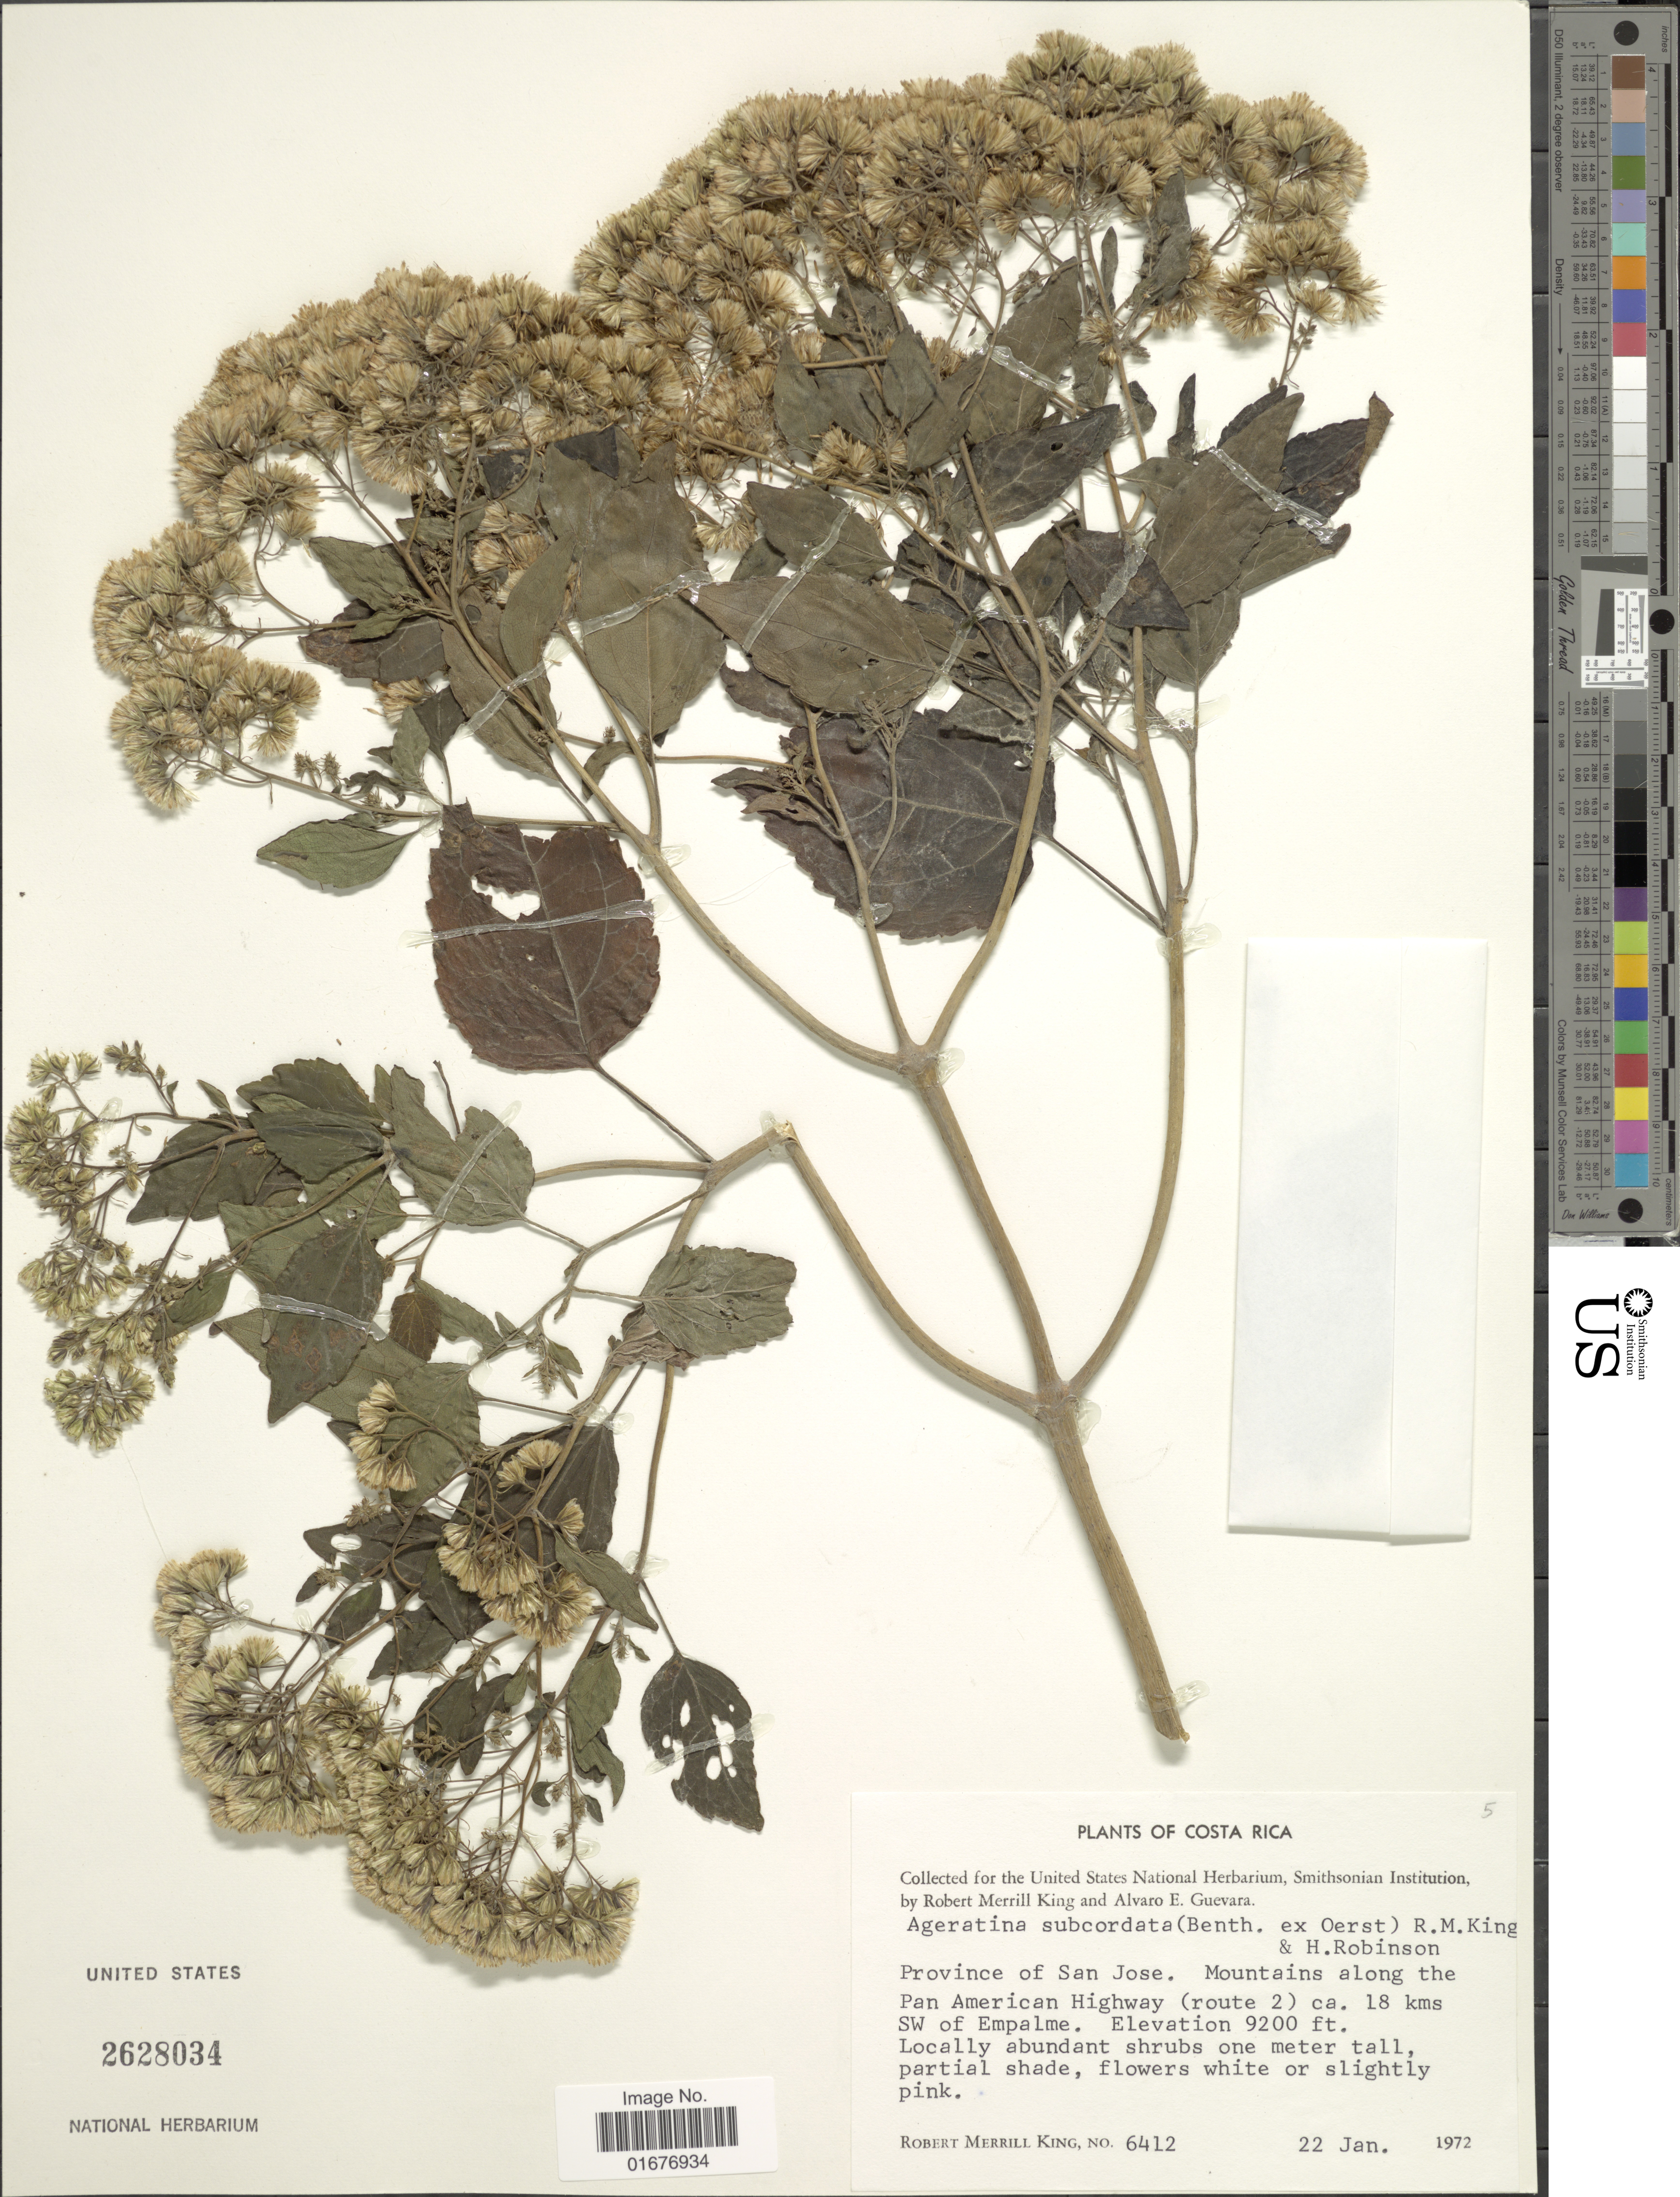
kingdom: Plantae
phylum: Tracheophyta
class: Magnoliopsida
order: Asterales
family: Asteraceae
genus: Ageratina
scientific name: Ageratina subcordata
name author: (Benth. ex Oerst.) R.M. King & H. Rob.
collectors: R. M. King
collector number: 6412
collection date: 1972-01-22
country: Costa Rica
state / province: San José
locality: Mountains along the Pan American Highway (route 2) ca. 18 kms SW of Empalme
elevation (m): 2804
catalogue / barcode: US 2628034